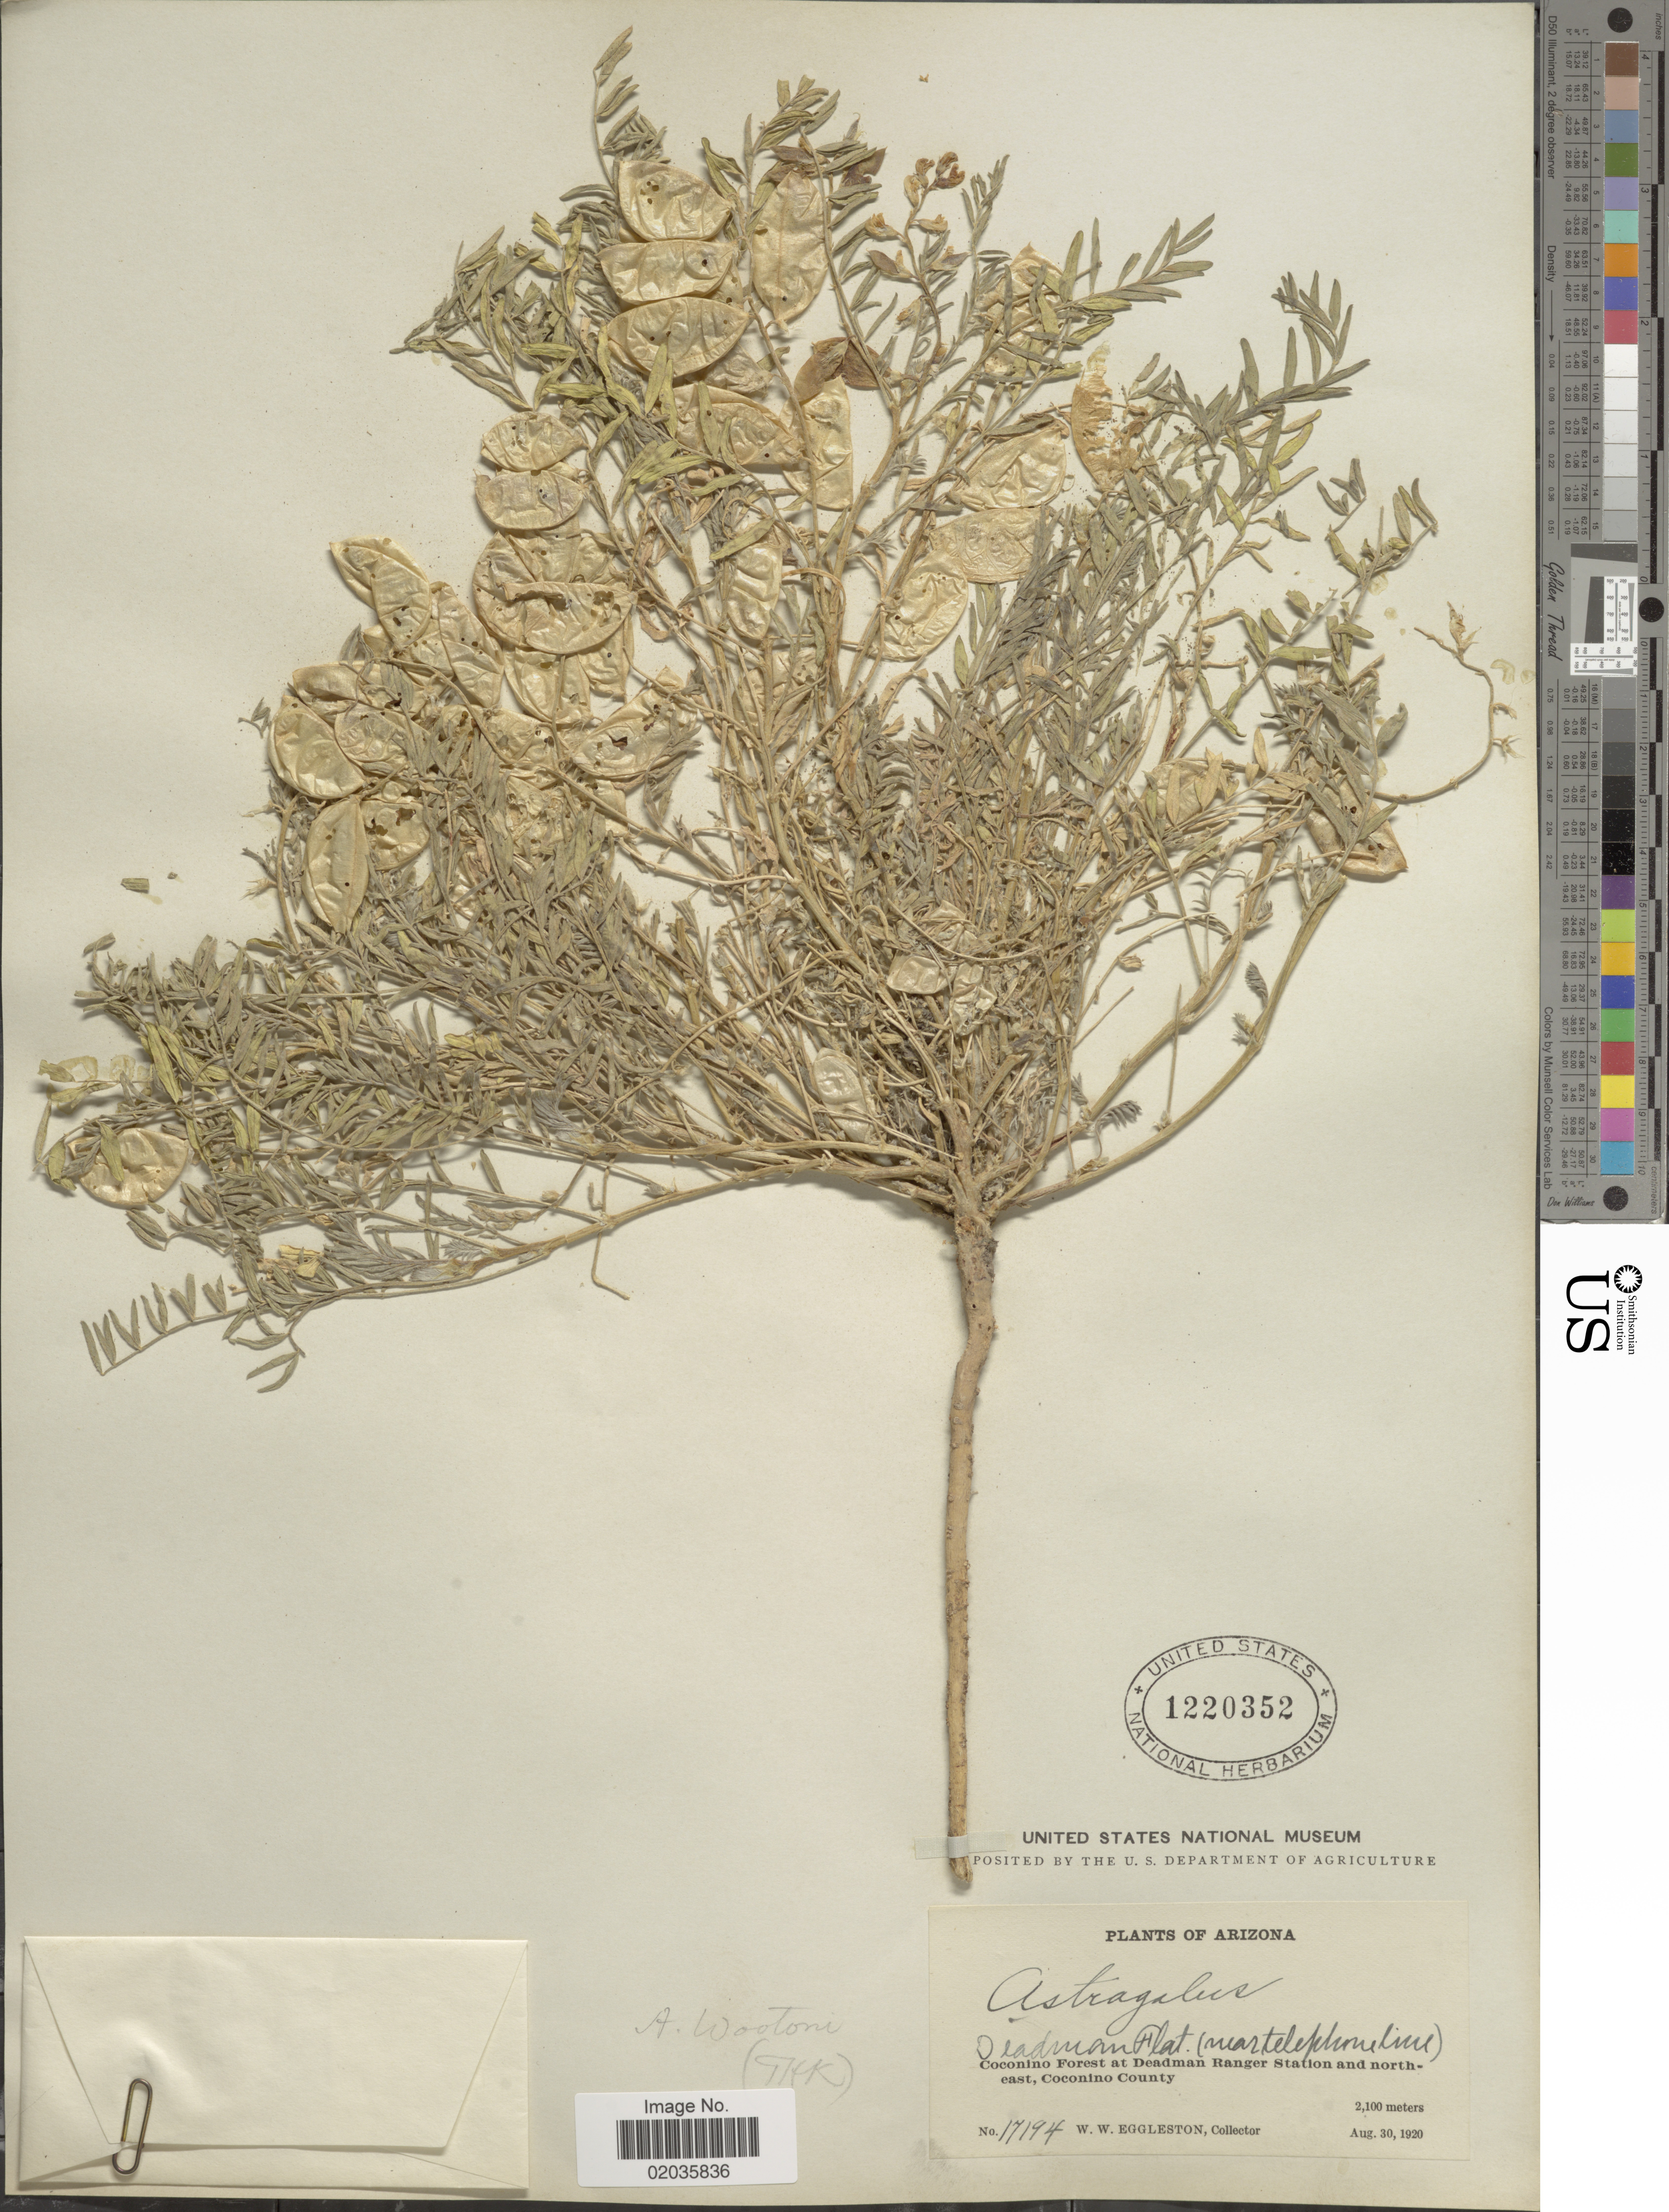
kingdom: Plantae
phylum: Tracheophyta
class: Magnoliopsida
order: Fabales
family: Fabaceae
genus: Astragalus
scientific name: Astragalus wootonii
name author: E. Sheld.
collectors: W. W. Eggleston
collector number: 17194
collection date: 1920-08-30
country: United States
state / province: Arizona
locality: Coconino Forest at Deadman Ranger Station and north-east, Coconino County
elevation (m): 2100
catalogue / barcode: US 1220352